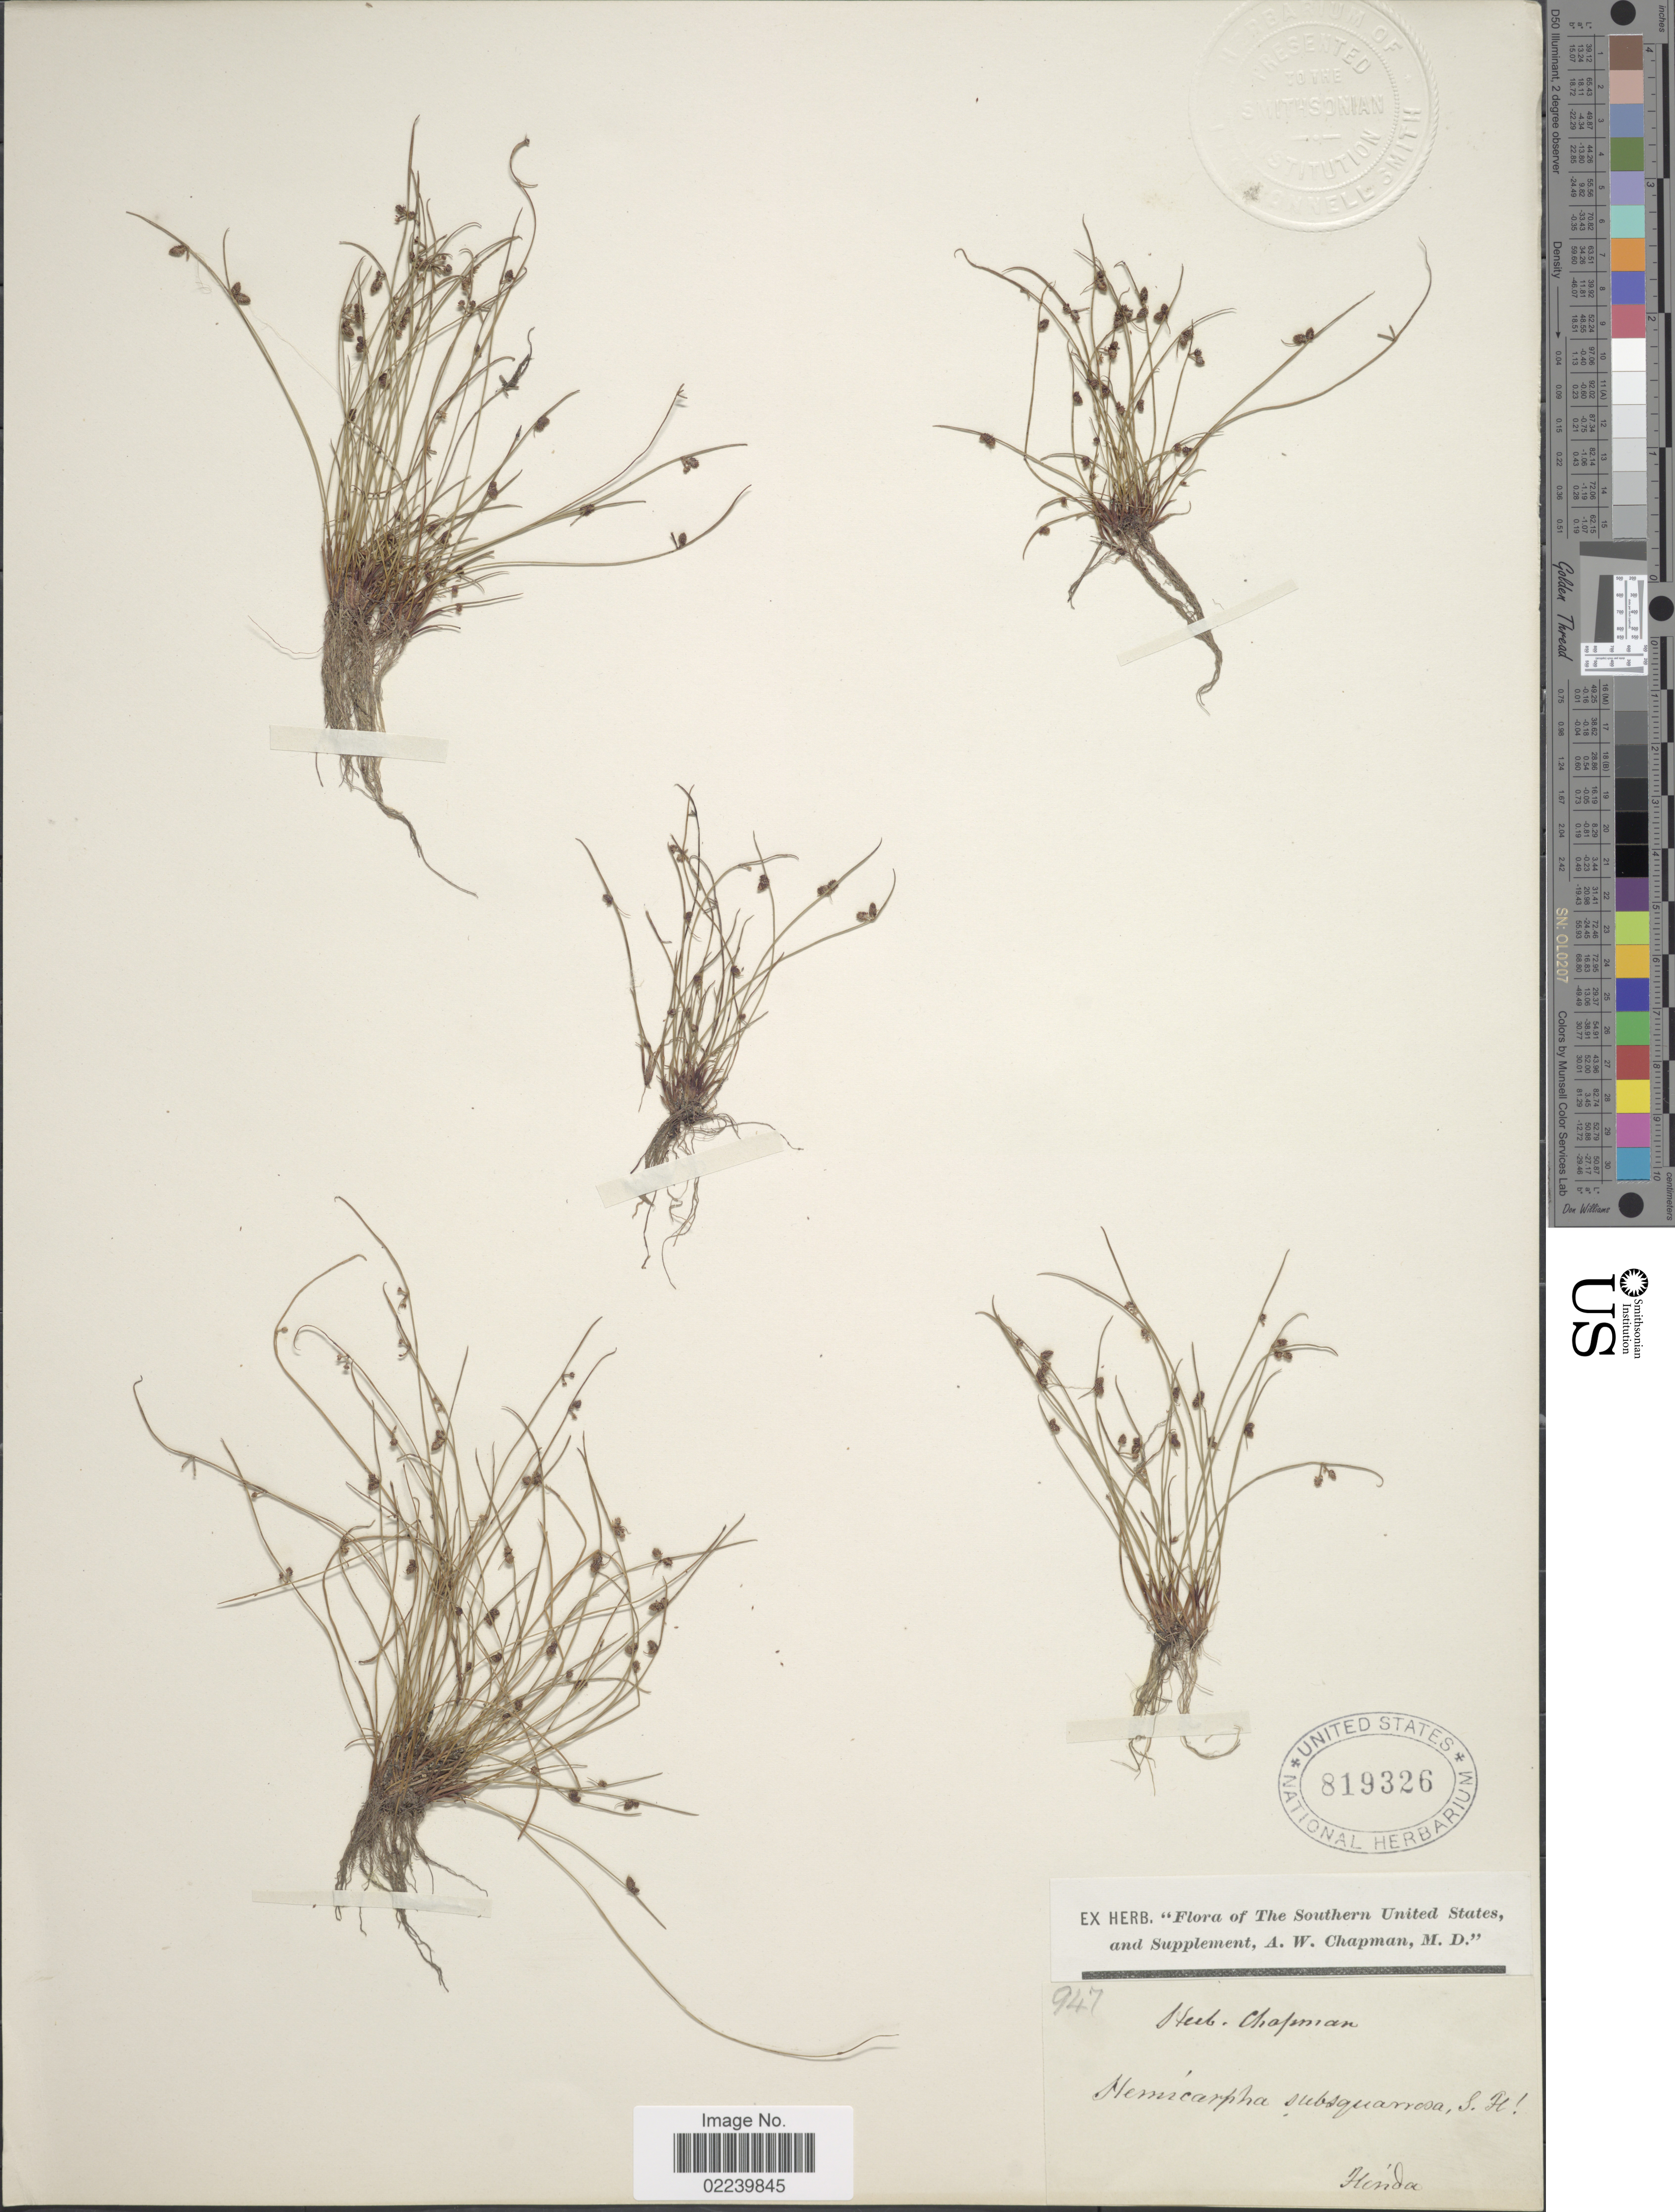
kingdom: Plantae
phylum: Tracheophyta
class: Liliopsida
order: Poales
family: Cyperaceae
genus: Cyperus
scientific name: Cyperus subsquarrosus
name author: (Muhl.) Bauters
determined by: Strong, M. T., (US), Smithsonian Institution - National Museum of Natural History (UNITED STATES)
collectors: ex herb. Chapman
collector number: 947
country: United States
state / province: Florida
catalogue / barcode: US 819326